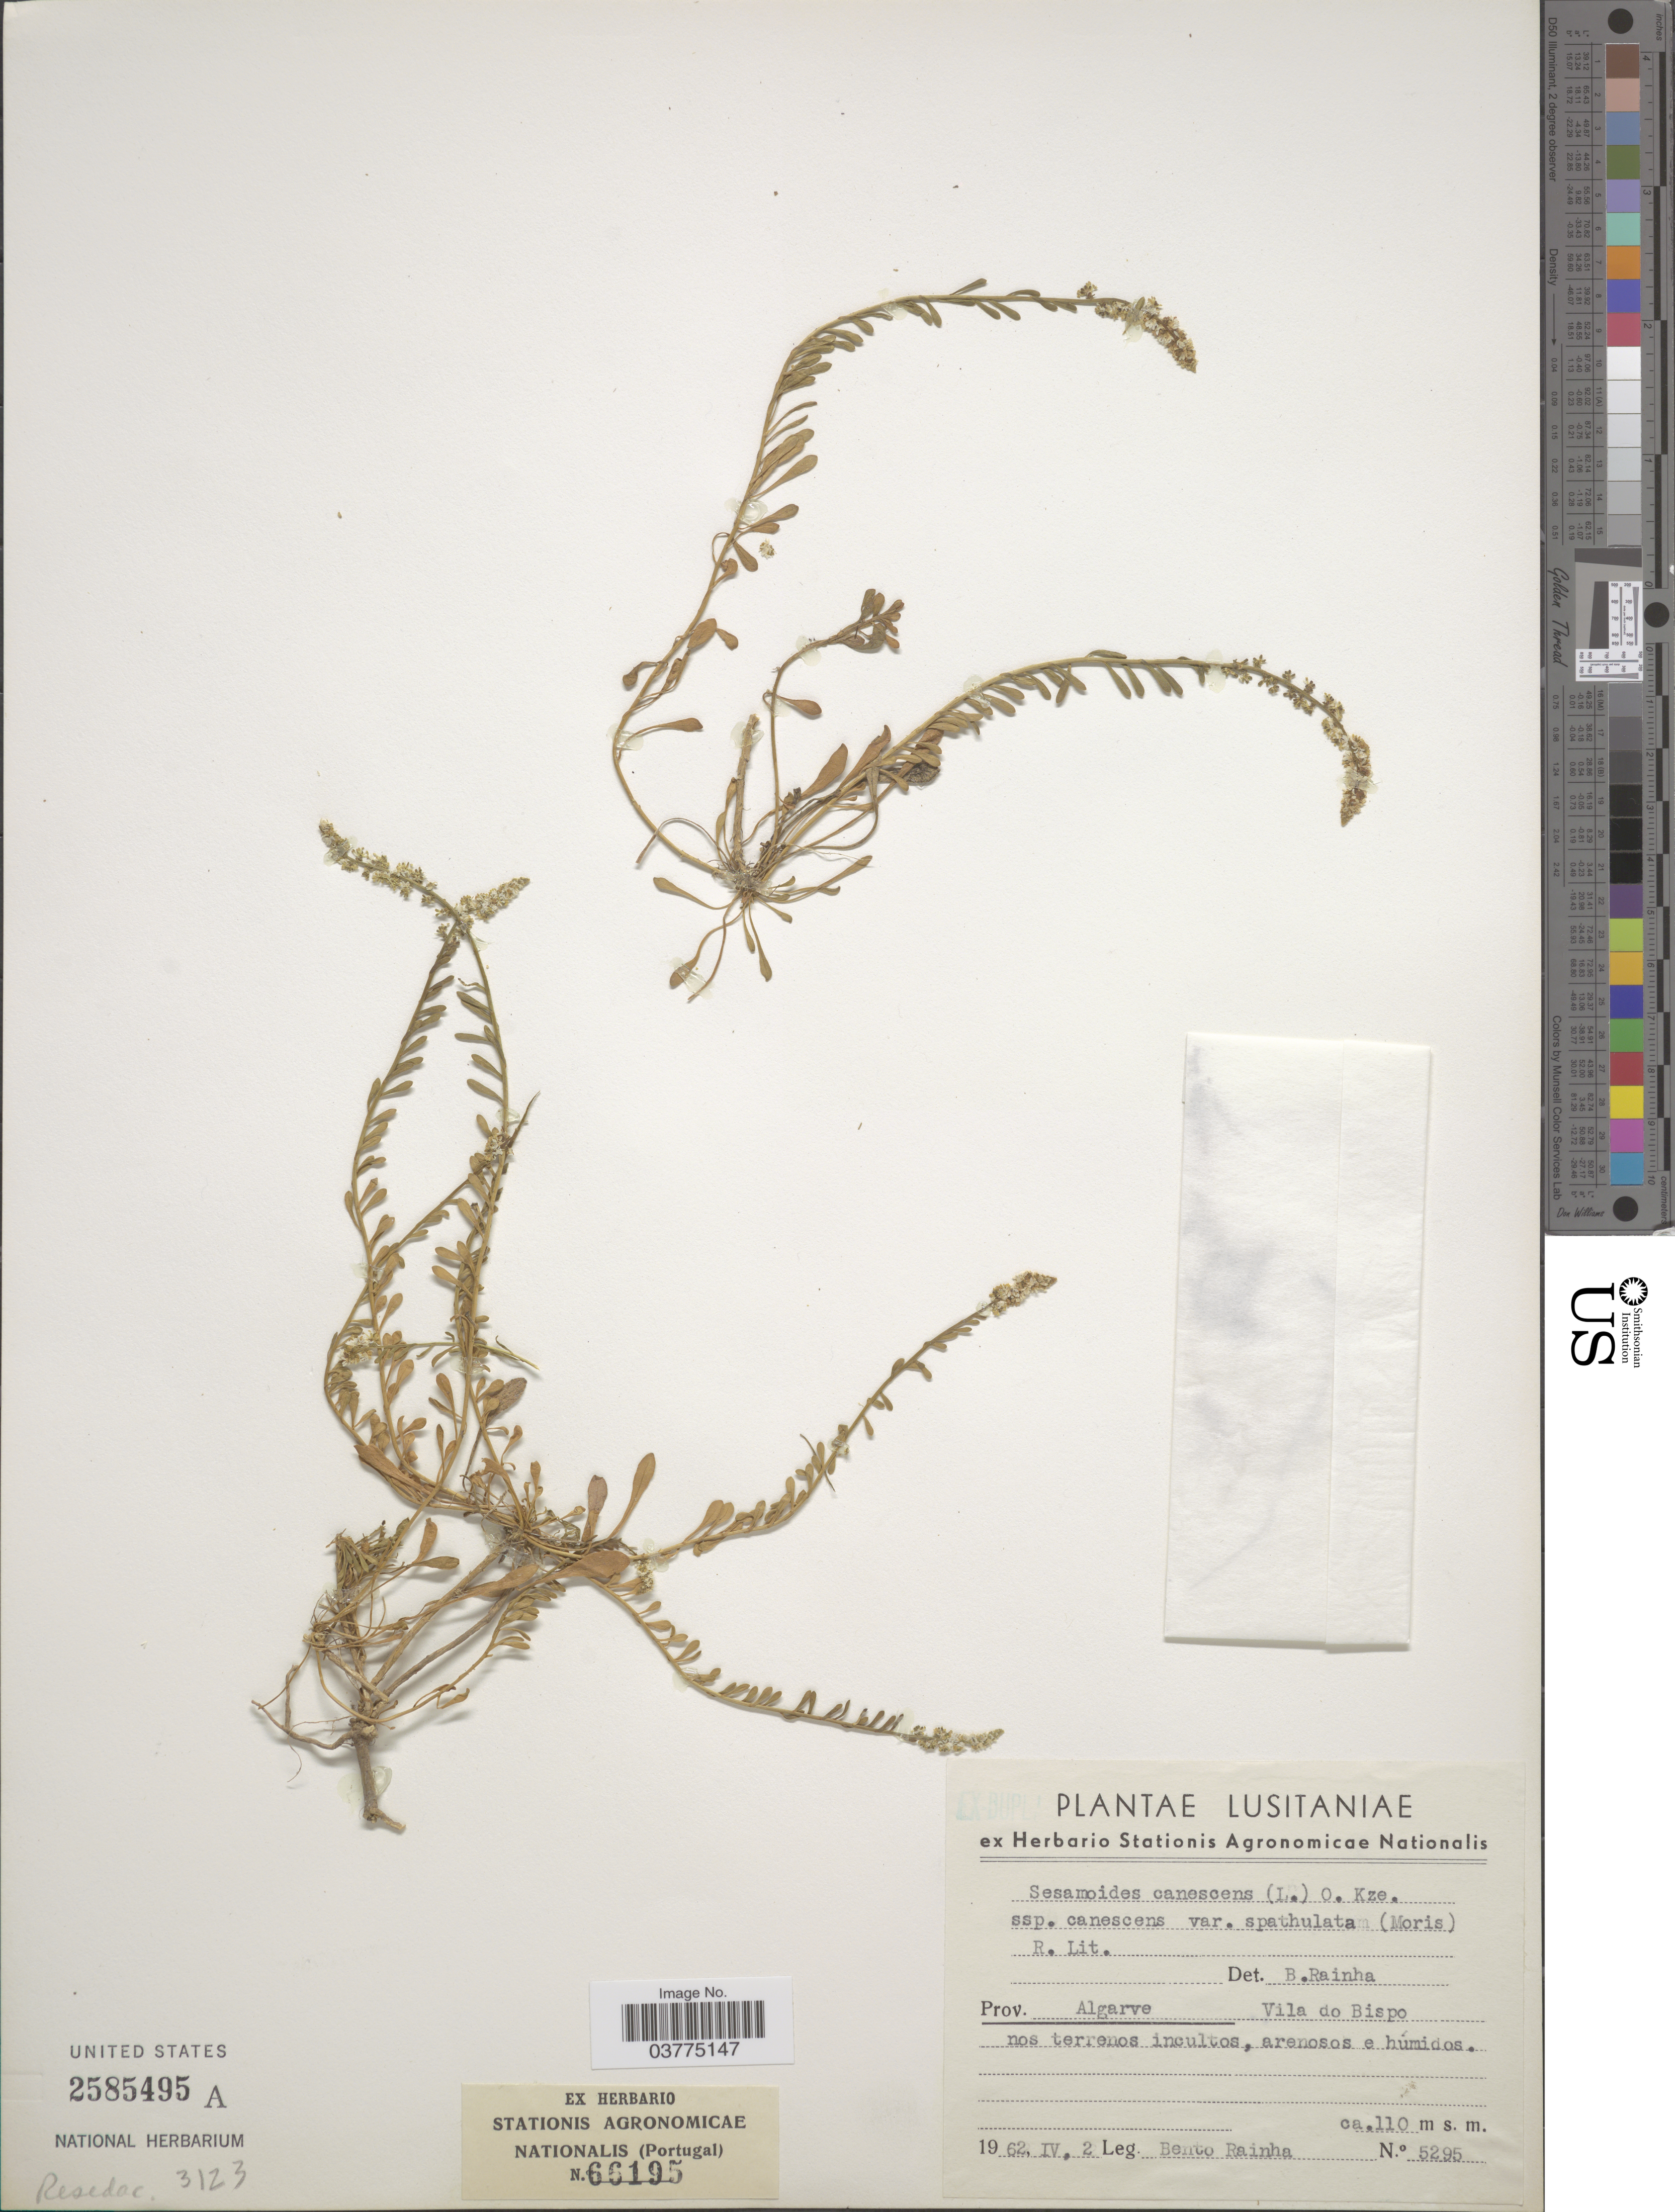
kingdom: Plantae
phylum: Tracheophyta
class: Magnoliopsida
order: Brassicales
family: Resedaceae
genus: Sesamoides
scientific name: Sesamoides purpurascens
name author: (L.) G. López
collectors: B. Rainha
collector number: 5295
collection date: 1962-04-02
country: Portugal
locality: Lusitaniae. Prov. Algarve. Vila de Bispo nos terrenos incultos, arenosos e húmidos.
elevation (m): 110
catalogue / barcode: US 2585495A